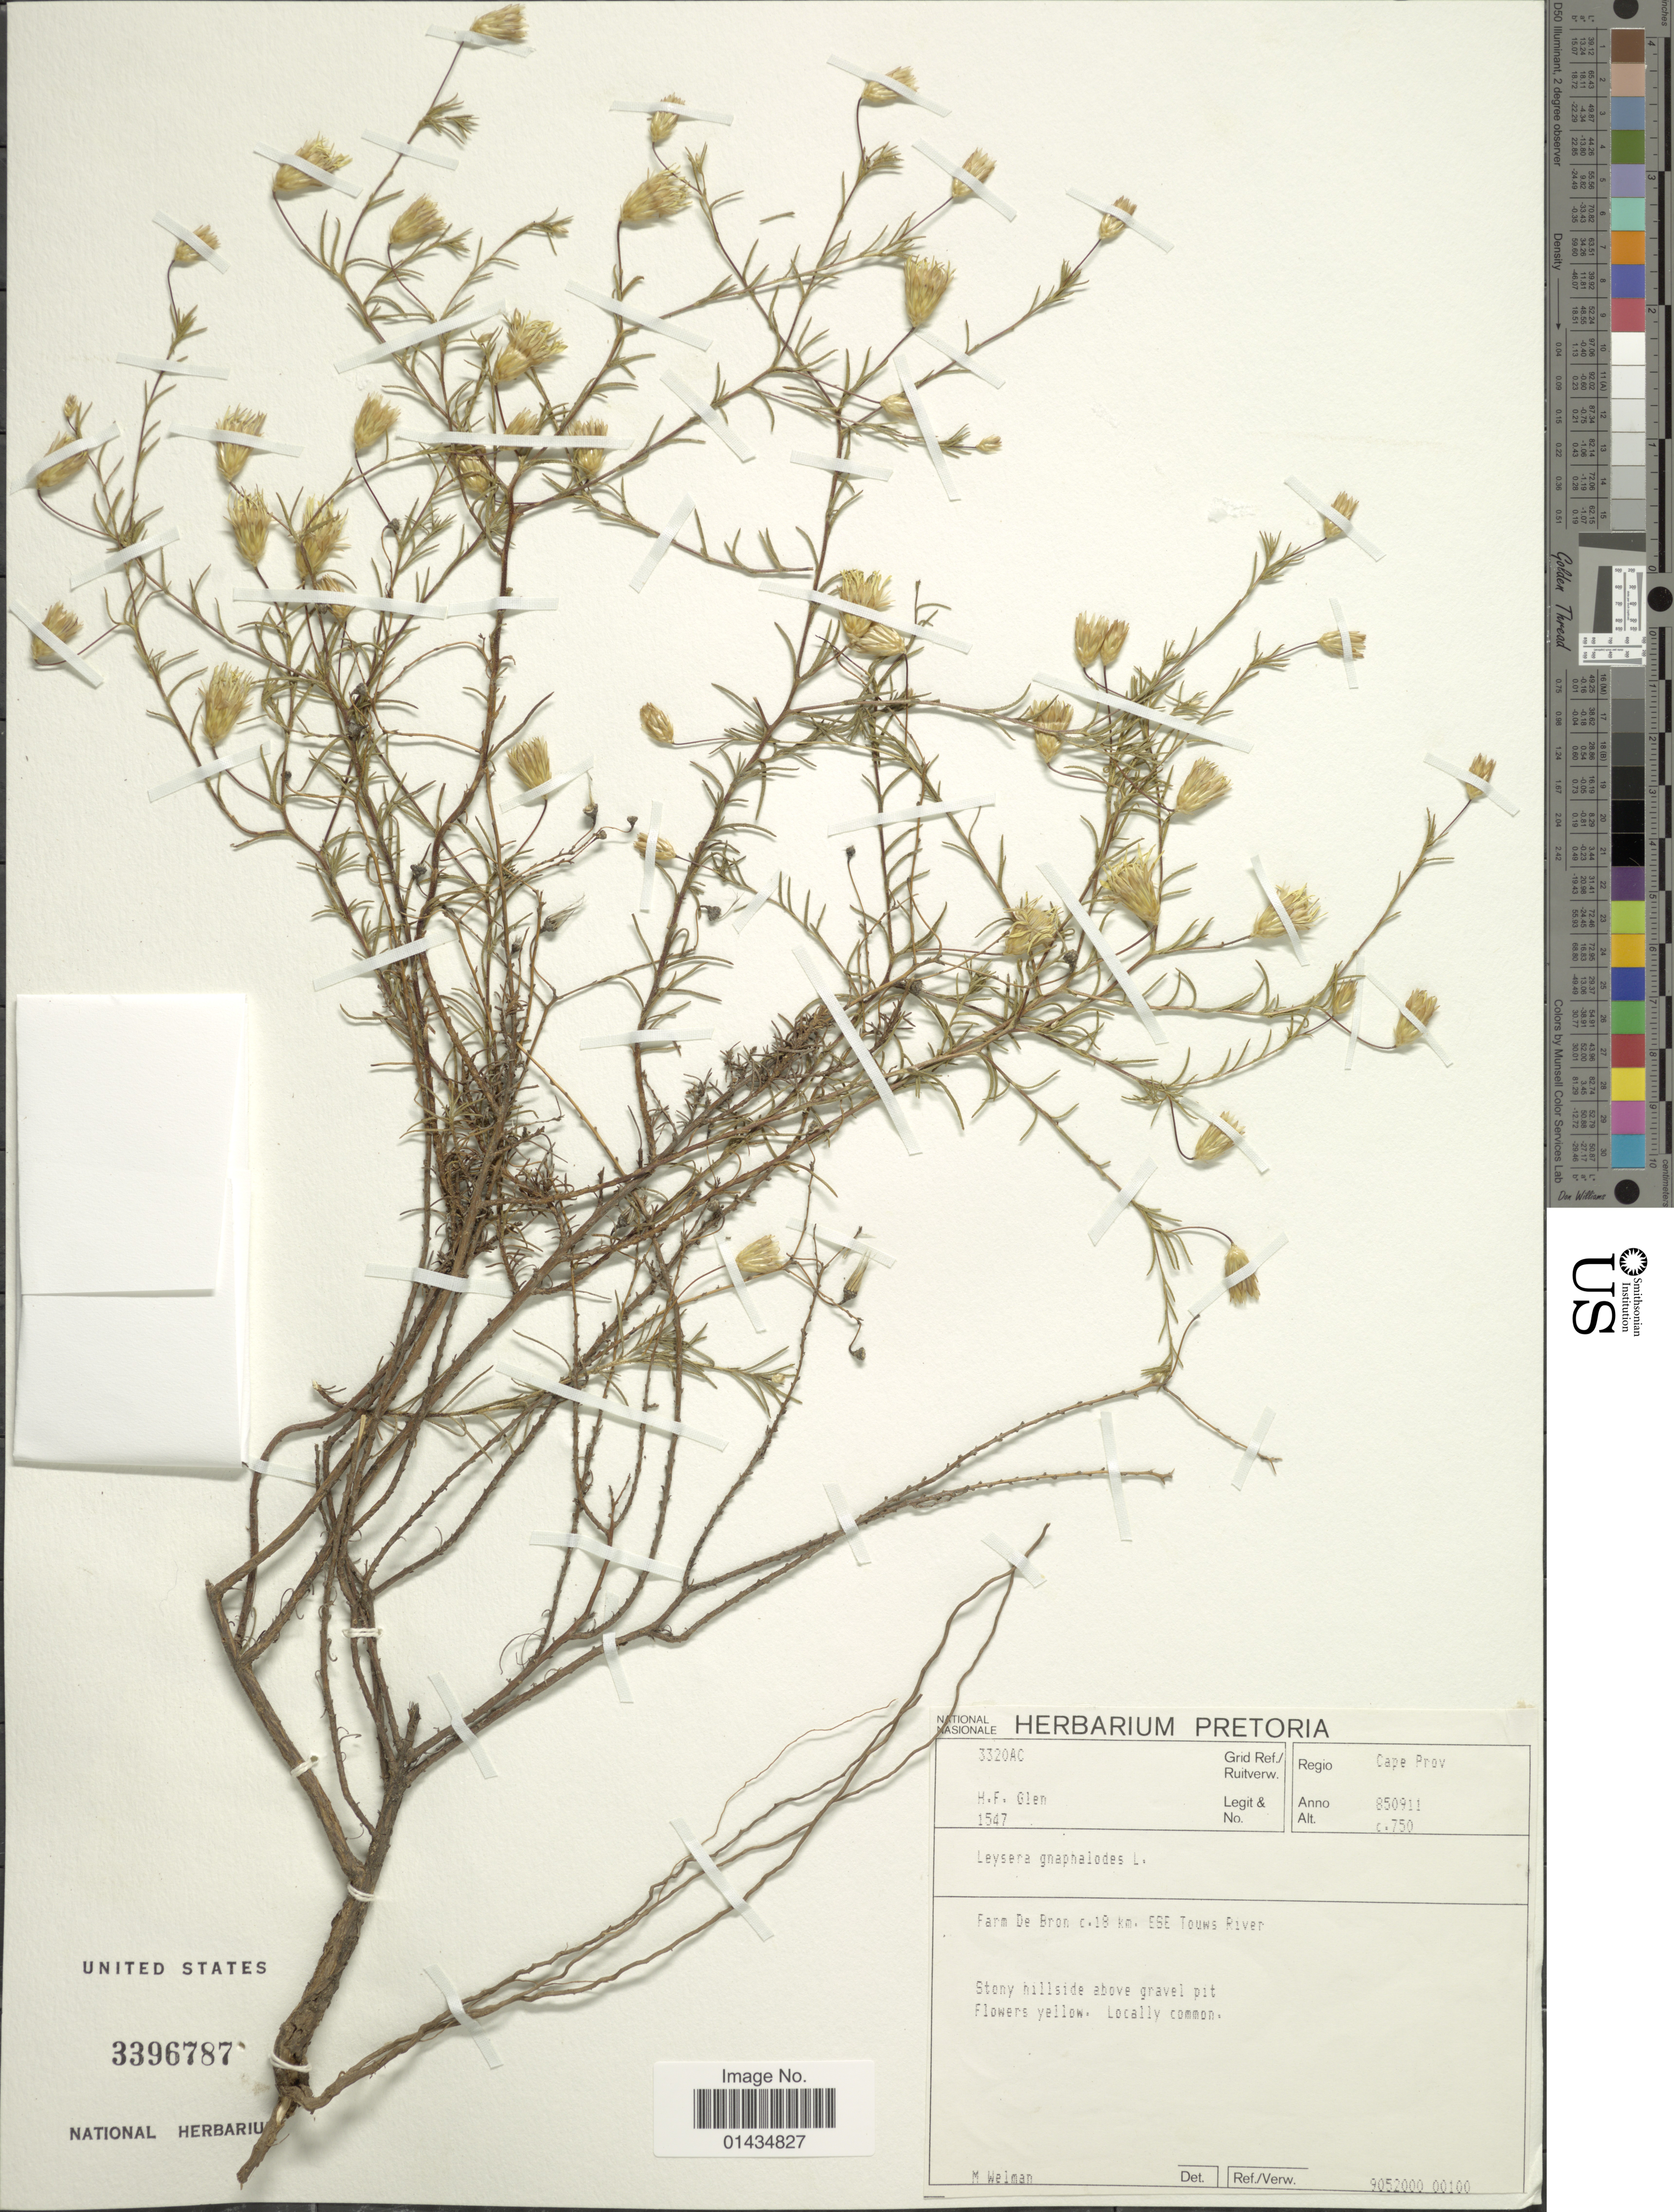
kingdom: Plantae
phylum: Tracheophyta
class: Magnoliopsida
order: Asterales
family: Asteraceae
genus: Leysera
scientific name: Leysera gnaphalodes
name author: (L.) L.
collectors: H. F. Glen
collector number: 1547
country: South Africa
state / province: Western Cape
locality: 33320AC, Farm De Bron, c. 18 km ESE Touws River, stony hillside above gravel pit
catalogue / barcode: US 3396787